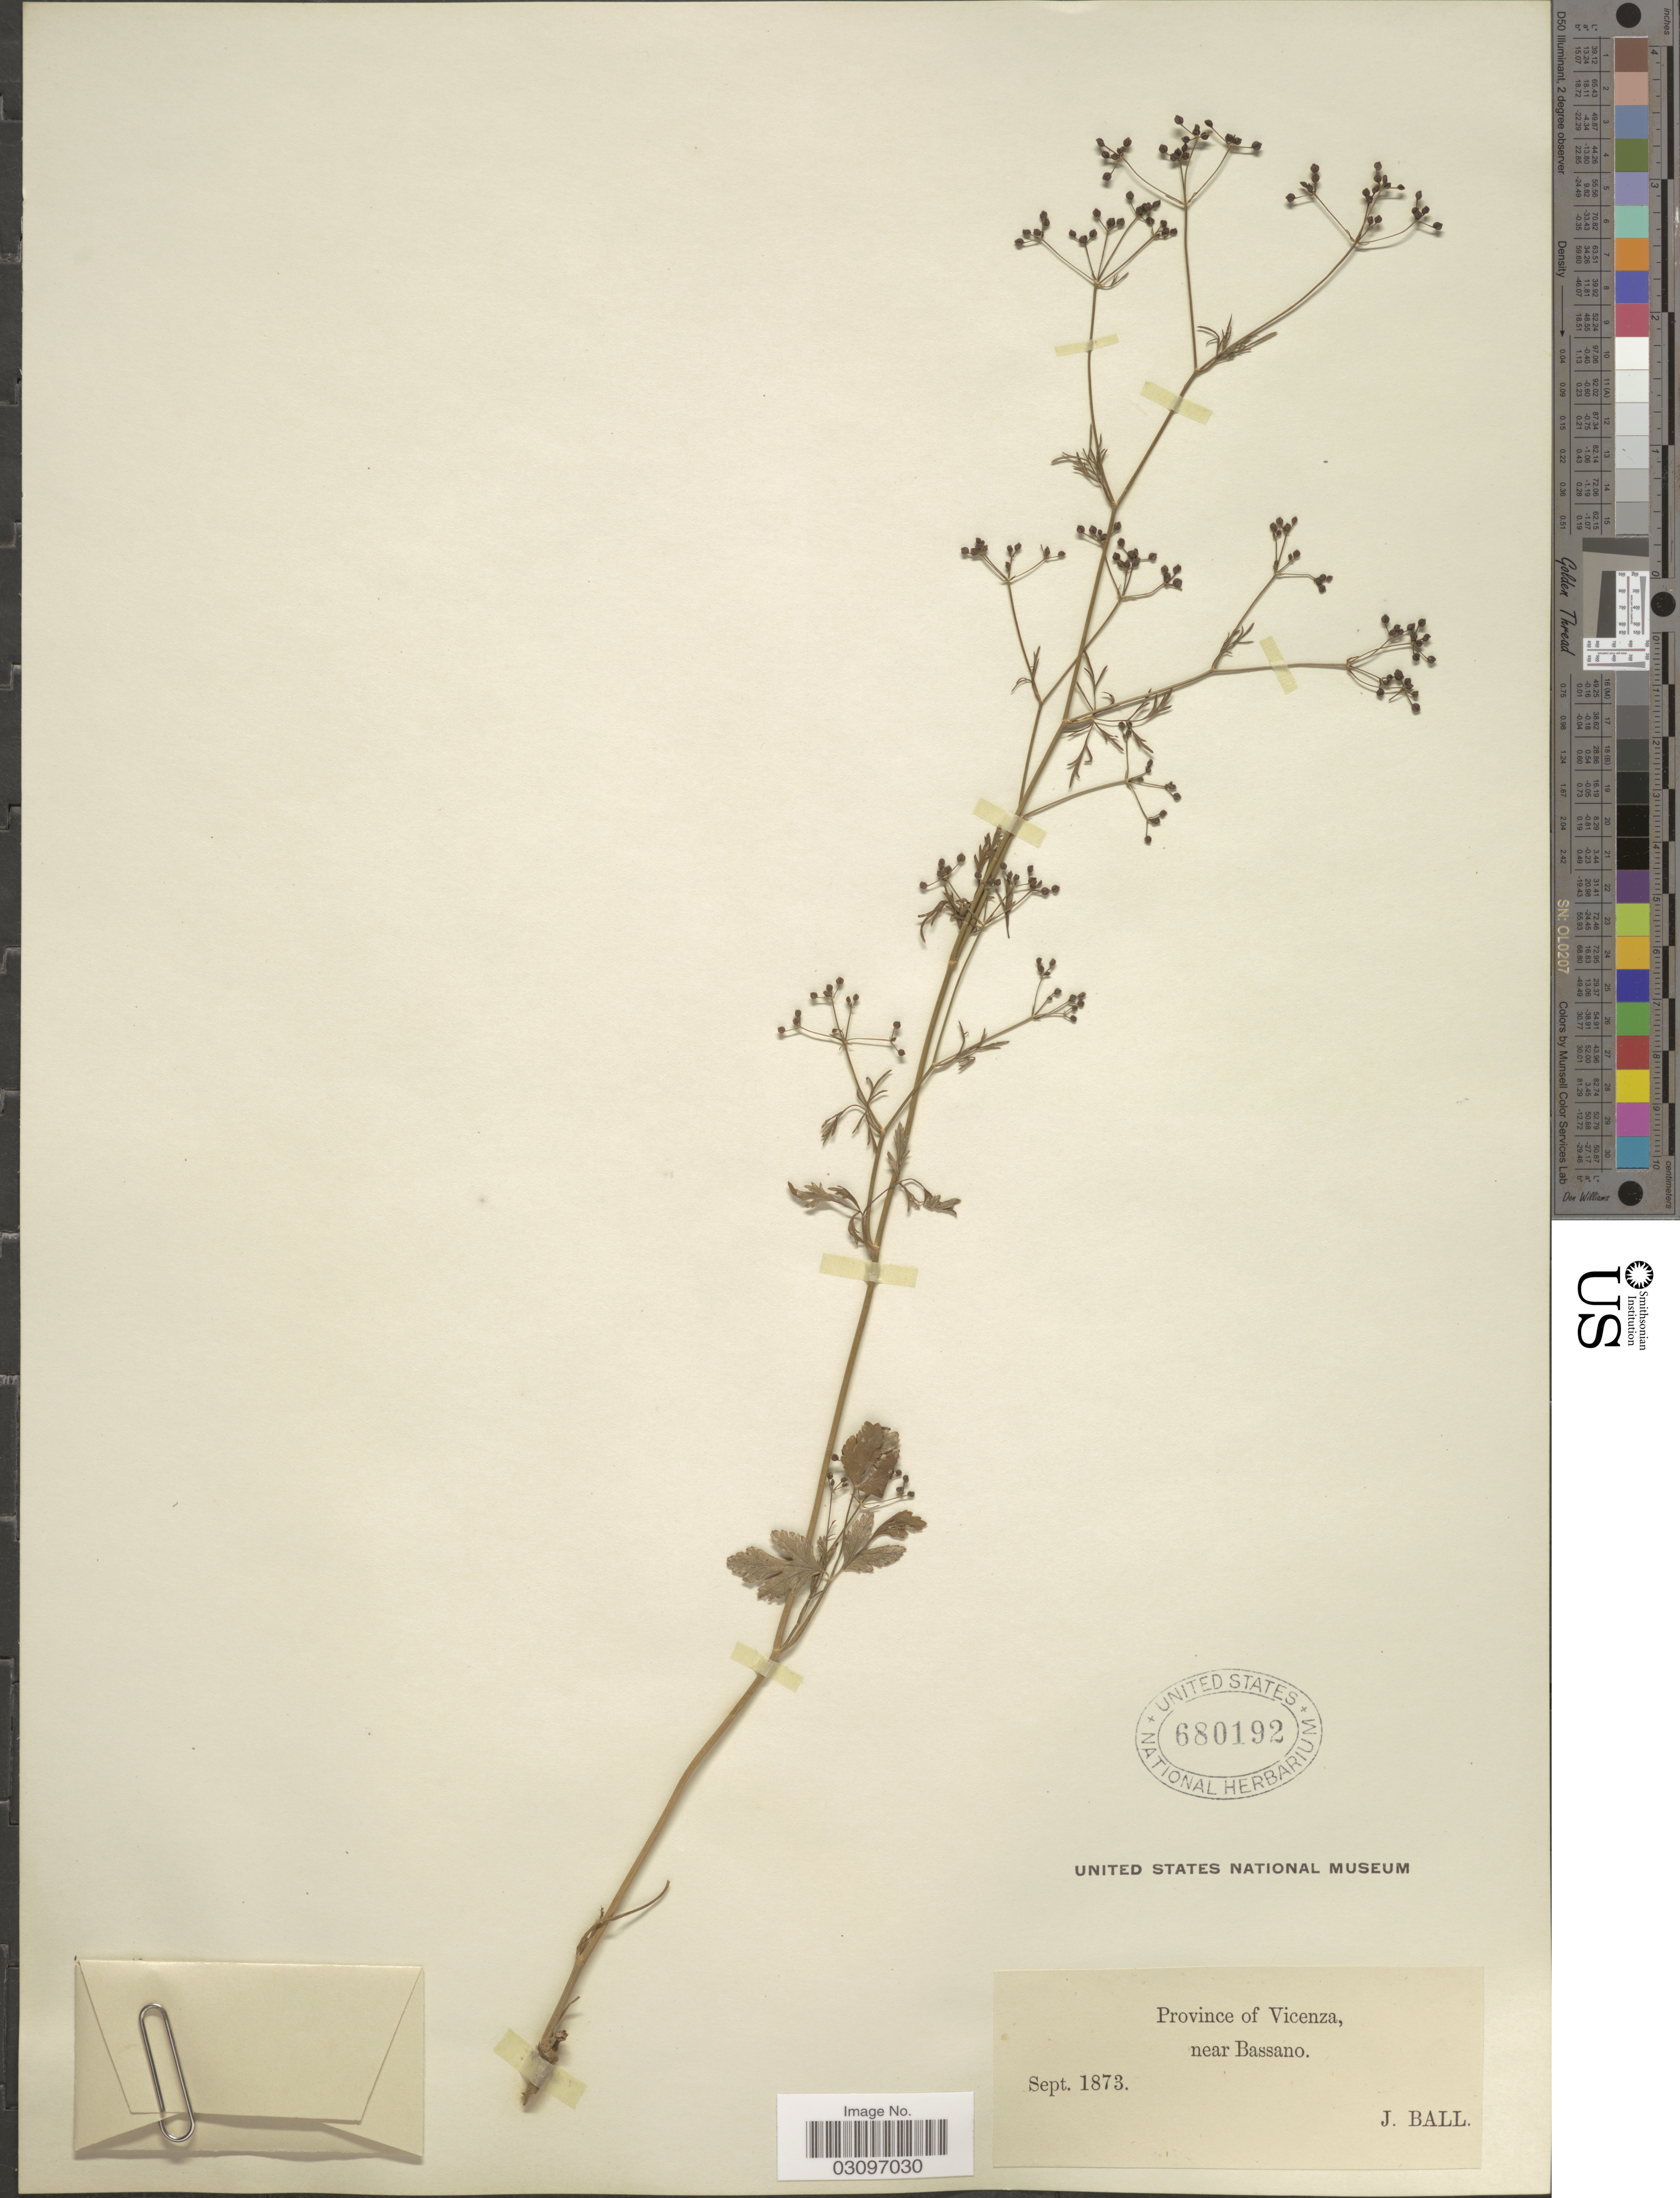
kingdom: Plantae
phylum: Tracheophyta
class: Magnoliopsida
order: Apiales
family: Apiaceae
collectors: J. Ball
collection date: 1873-09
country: Italy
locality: Provincia of Vicenza, near Bassano.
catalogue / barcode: US 680192